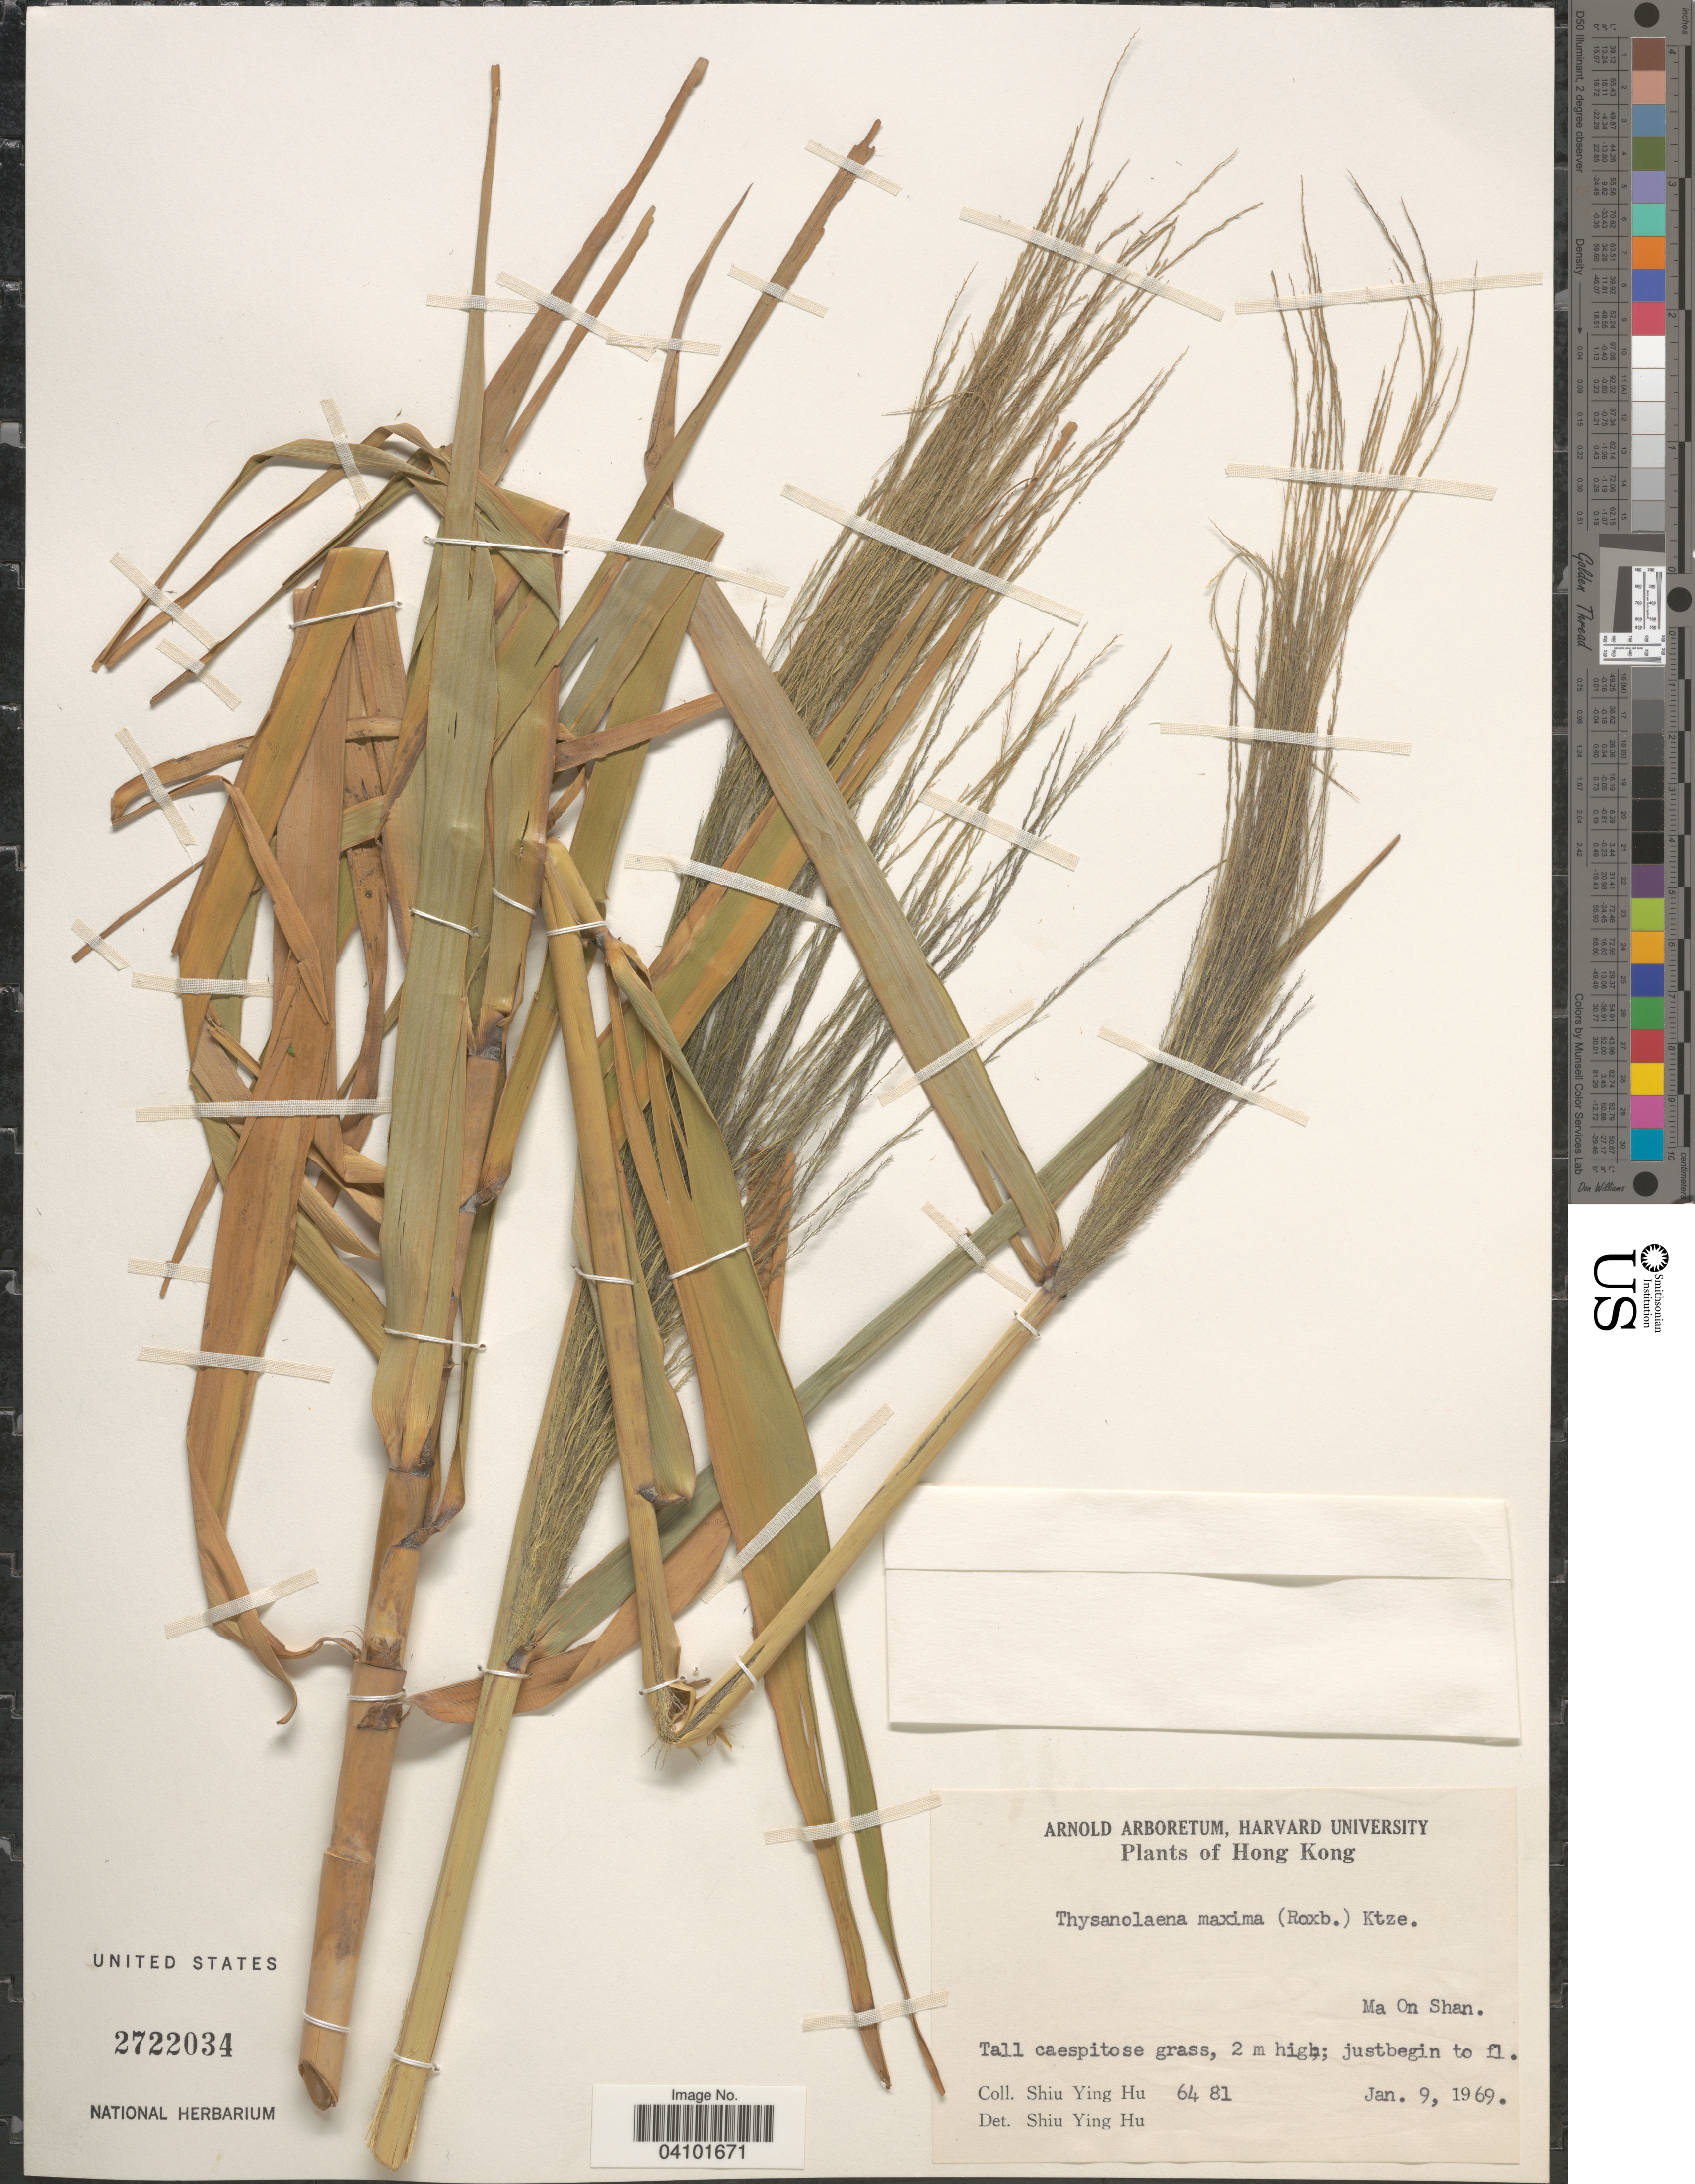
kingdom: Plantae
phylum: Tracheophyta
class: Liliopsida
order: Poales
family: Poaceae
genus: Thysanolaena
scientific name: Thysanolaena latifolia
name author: (Roxb. ex Hornem.) Honda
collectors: S. Y. Hu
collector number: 6481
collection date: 1969-01-09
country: China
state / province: Hong Kong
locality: Ma On Shan.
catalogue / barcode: US 2722034